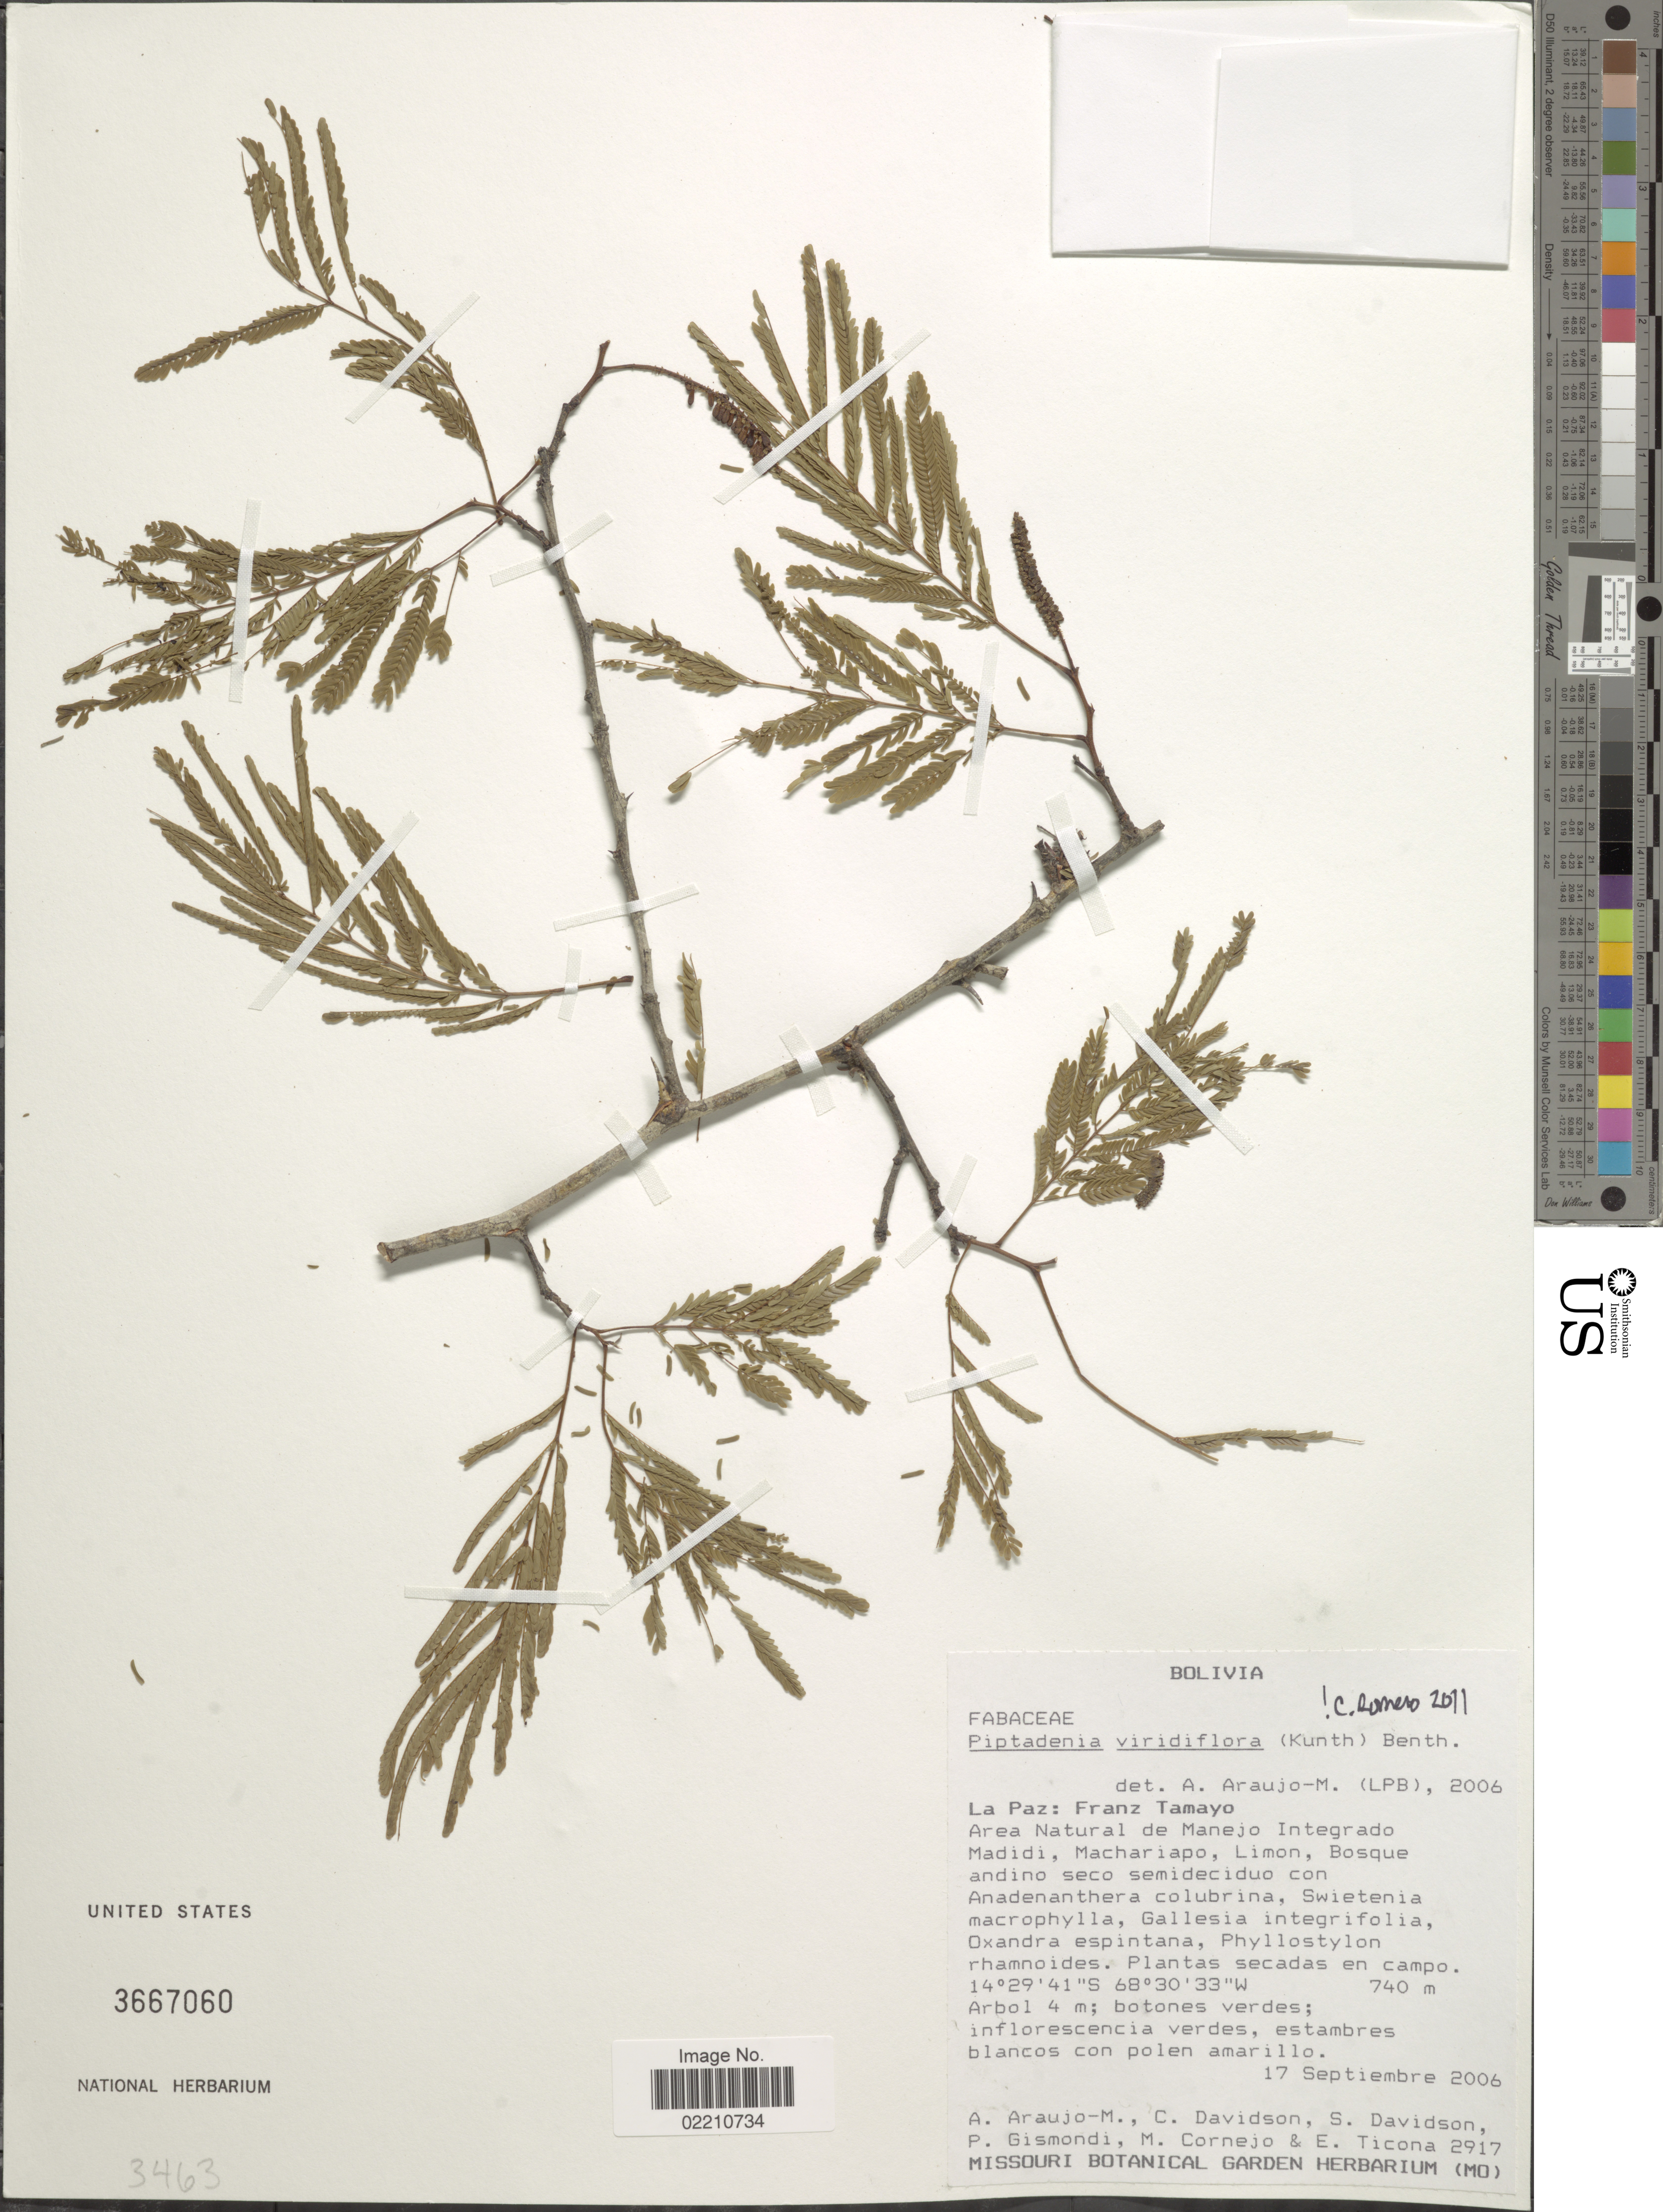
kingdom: Plantae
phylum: Tracheophyta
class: Magnoliopsida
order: Fabales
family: Fabaceae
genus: Lachesiodendron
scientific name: Lachesiodendron viridiflorum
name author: (Kunth) P.G. Ribeiro et al.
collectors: A. Araujo-M., C. Davidson, S. Davidson, P. Gismondi & et al.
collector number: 2917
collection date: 2006-09-17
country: Bolivia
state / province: La Paz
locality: Franz Tamayo, Area Natural de Manejo Integrado Madidi, Machariapo, Limon, Bosque andino seco semideciduo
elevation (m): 740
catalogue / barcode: US 3667060